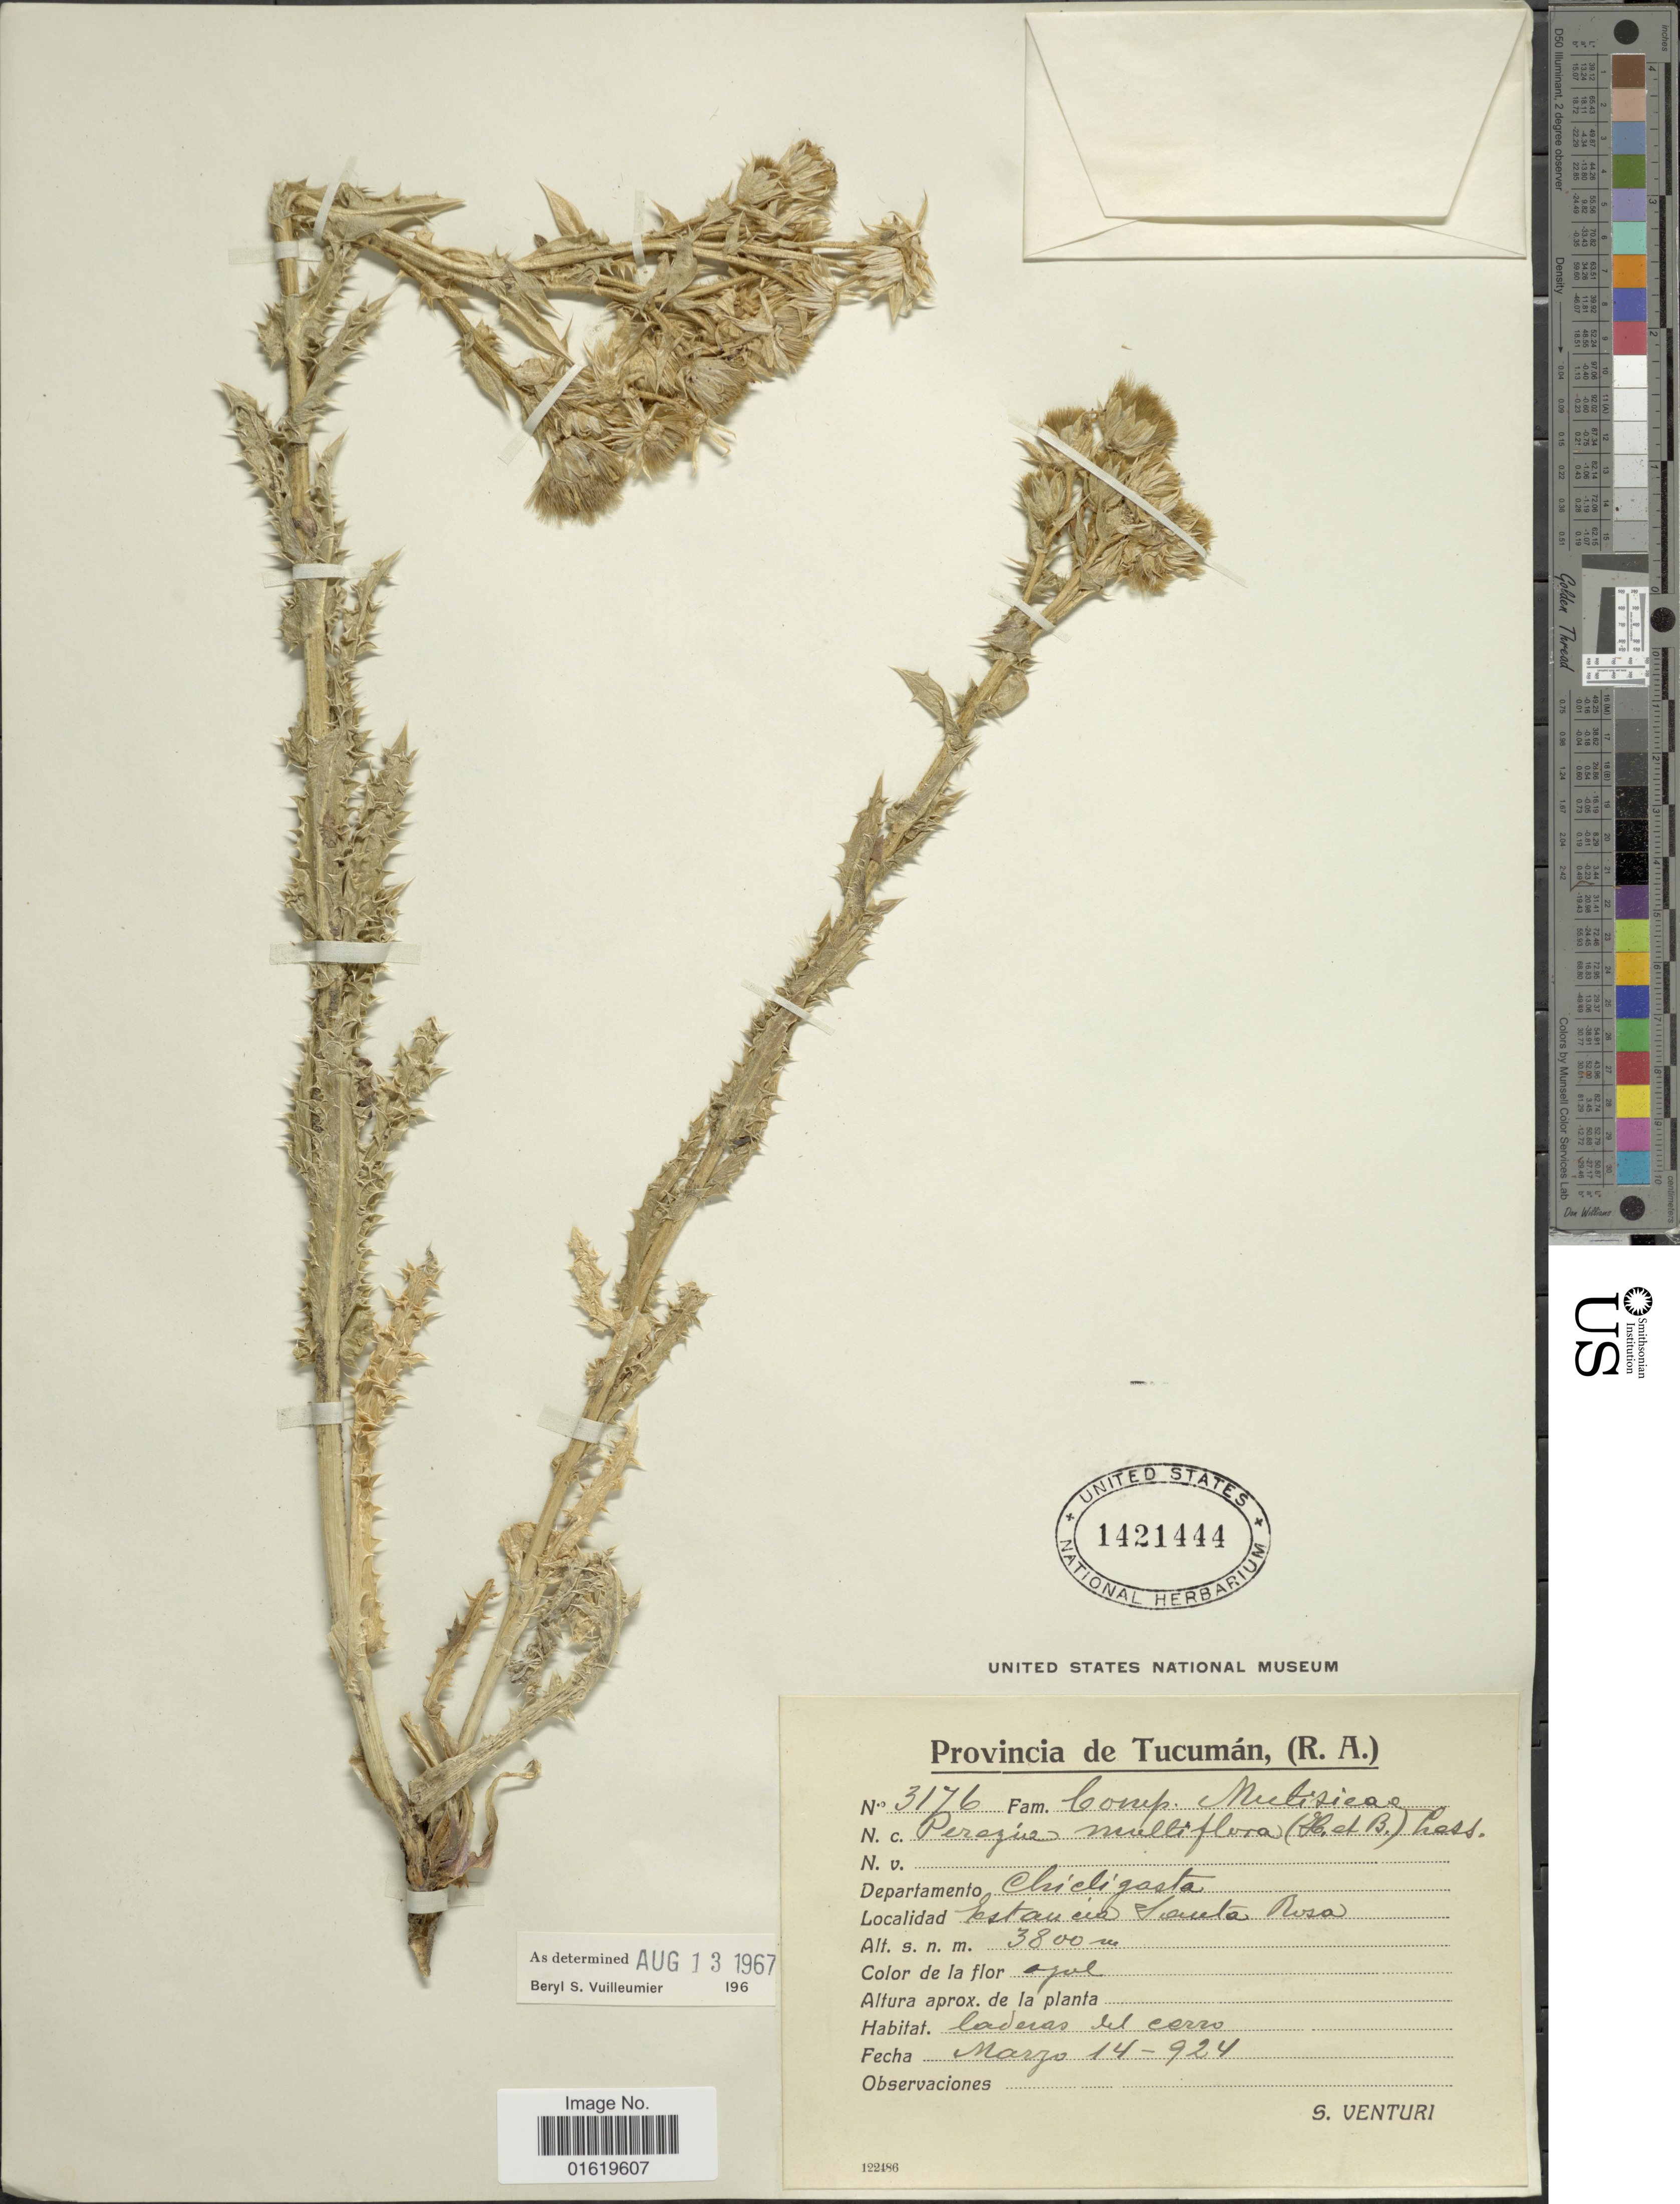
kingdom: Plantae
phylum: Tracheophyta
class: Magnoliopsida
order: Asterales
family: Asteraceae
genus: Perezia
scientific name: Perezia multiflora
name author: Less.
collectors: S. Venturi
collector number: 3176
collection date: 1924-03-14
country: Argentina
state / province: Tucuman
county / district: Chicligasta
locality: Estancia Santa Rosa.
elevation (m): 3800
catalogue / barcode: US 1421444